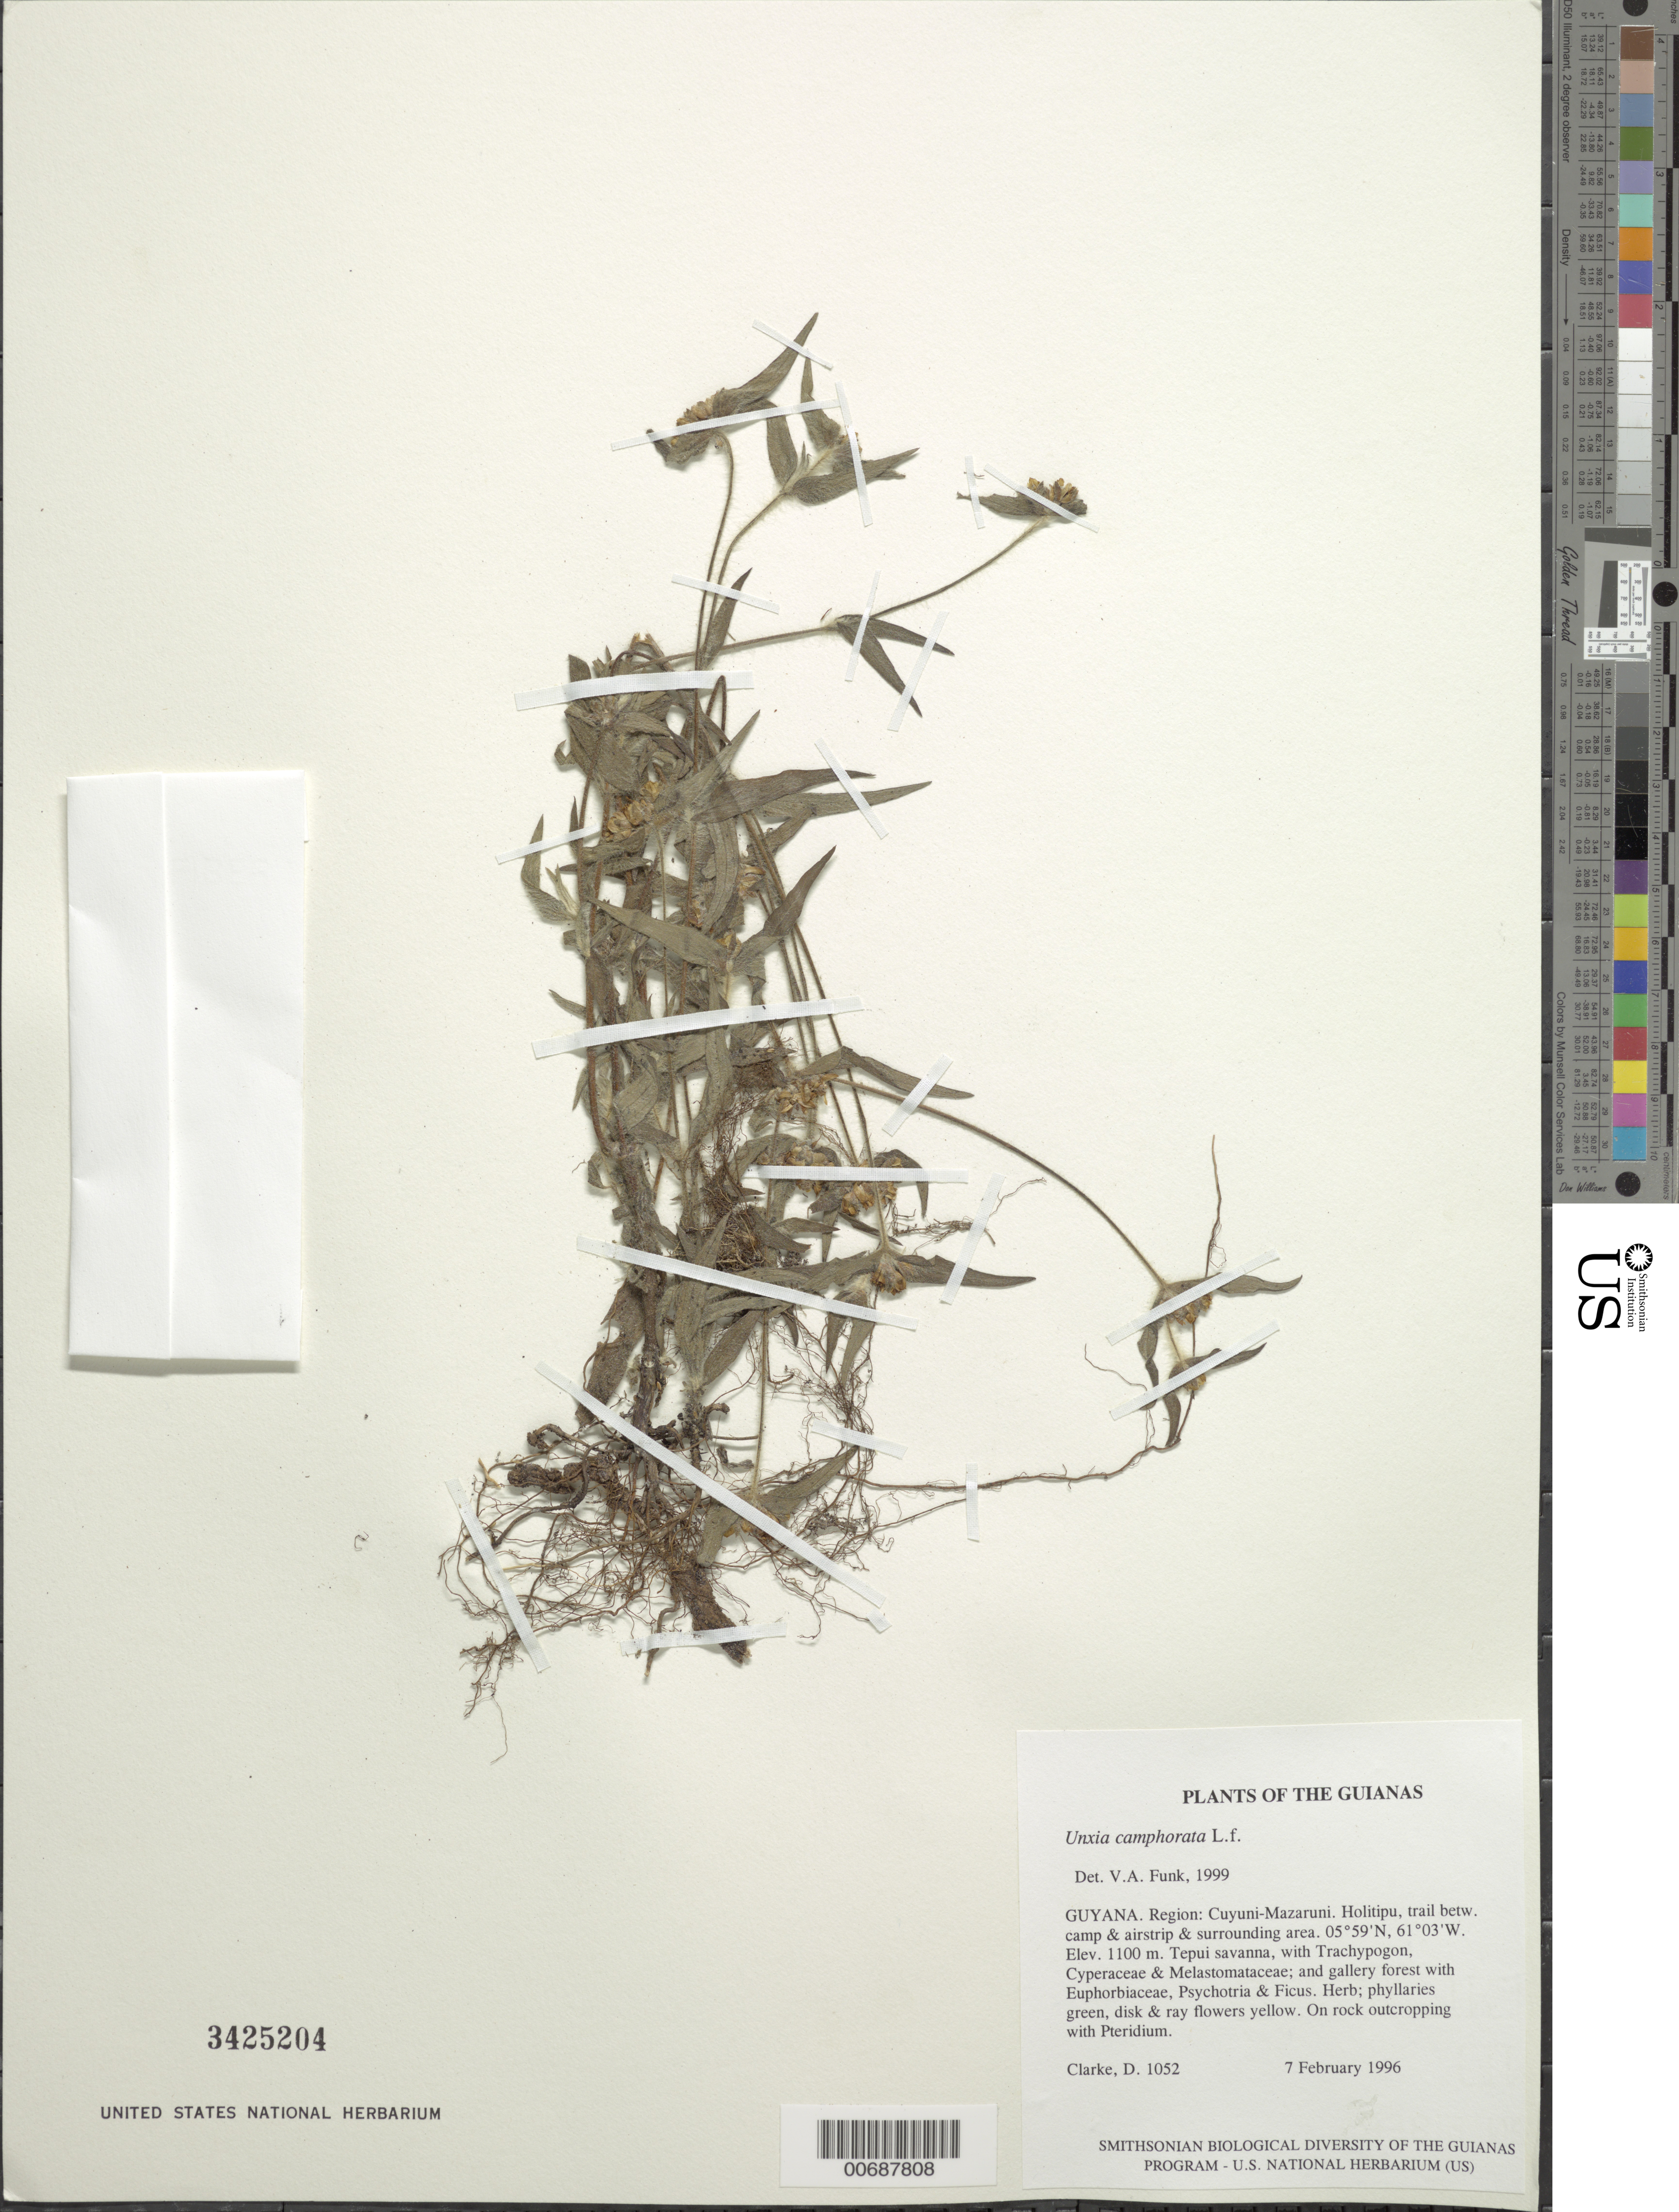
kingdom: Plantae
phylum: Tracheophyta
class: Magnoliopsida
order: Asterales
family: Asteraceae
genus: Unxia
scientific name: Unxia camphorata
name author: L. f.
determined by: Funk, Vicki A., (BOT), Smithsonian Institution - National Museum of Natural History (UNITED STATES)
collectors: H. D. Clarke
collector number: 1052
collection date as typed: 7 February 1996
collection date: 1996-02-07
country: Guyana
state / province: Cuyuni-Mazaruni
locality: Holitipu, trail between camp & airstrip & surrounding area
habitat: Tepui savanna, with Trachypogon, Cyperaceae & Melastomataceae; and gallery forest with Euphorbiaceae, Psychotria & Ficus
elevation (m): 1100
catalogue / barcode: US 3425204